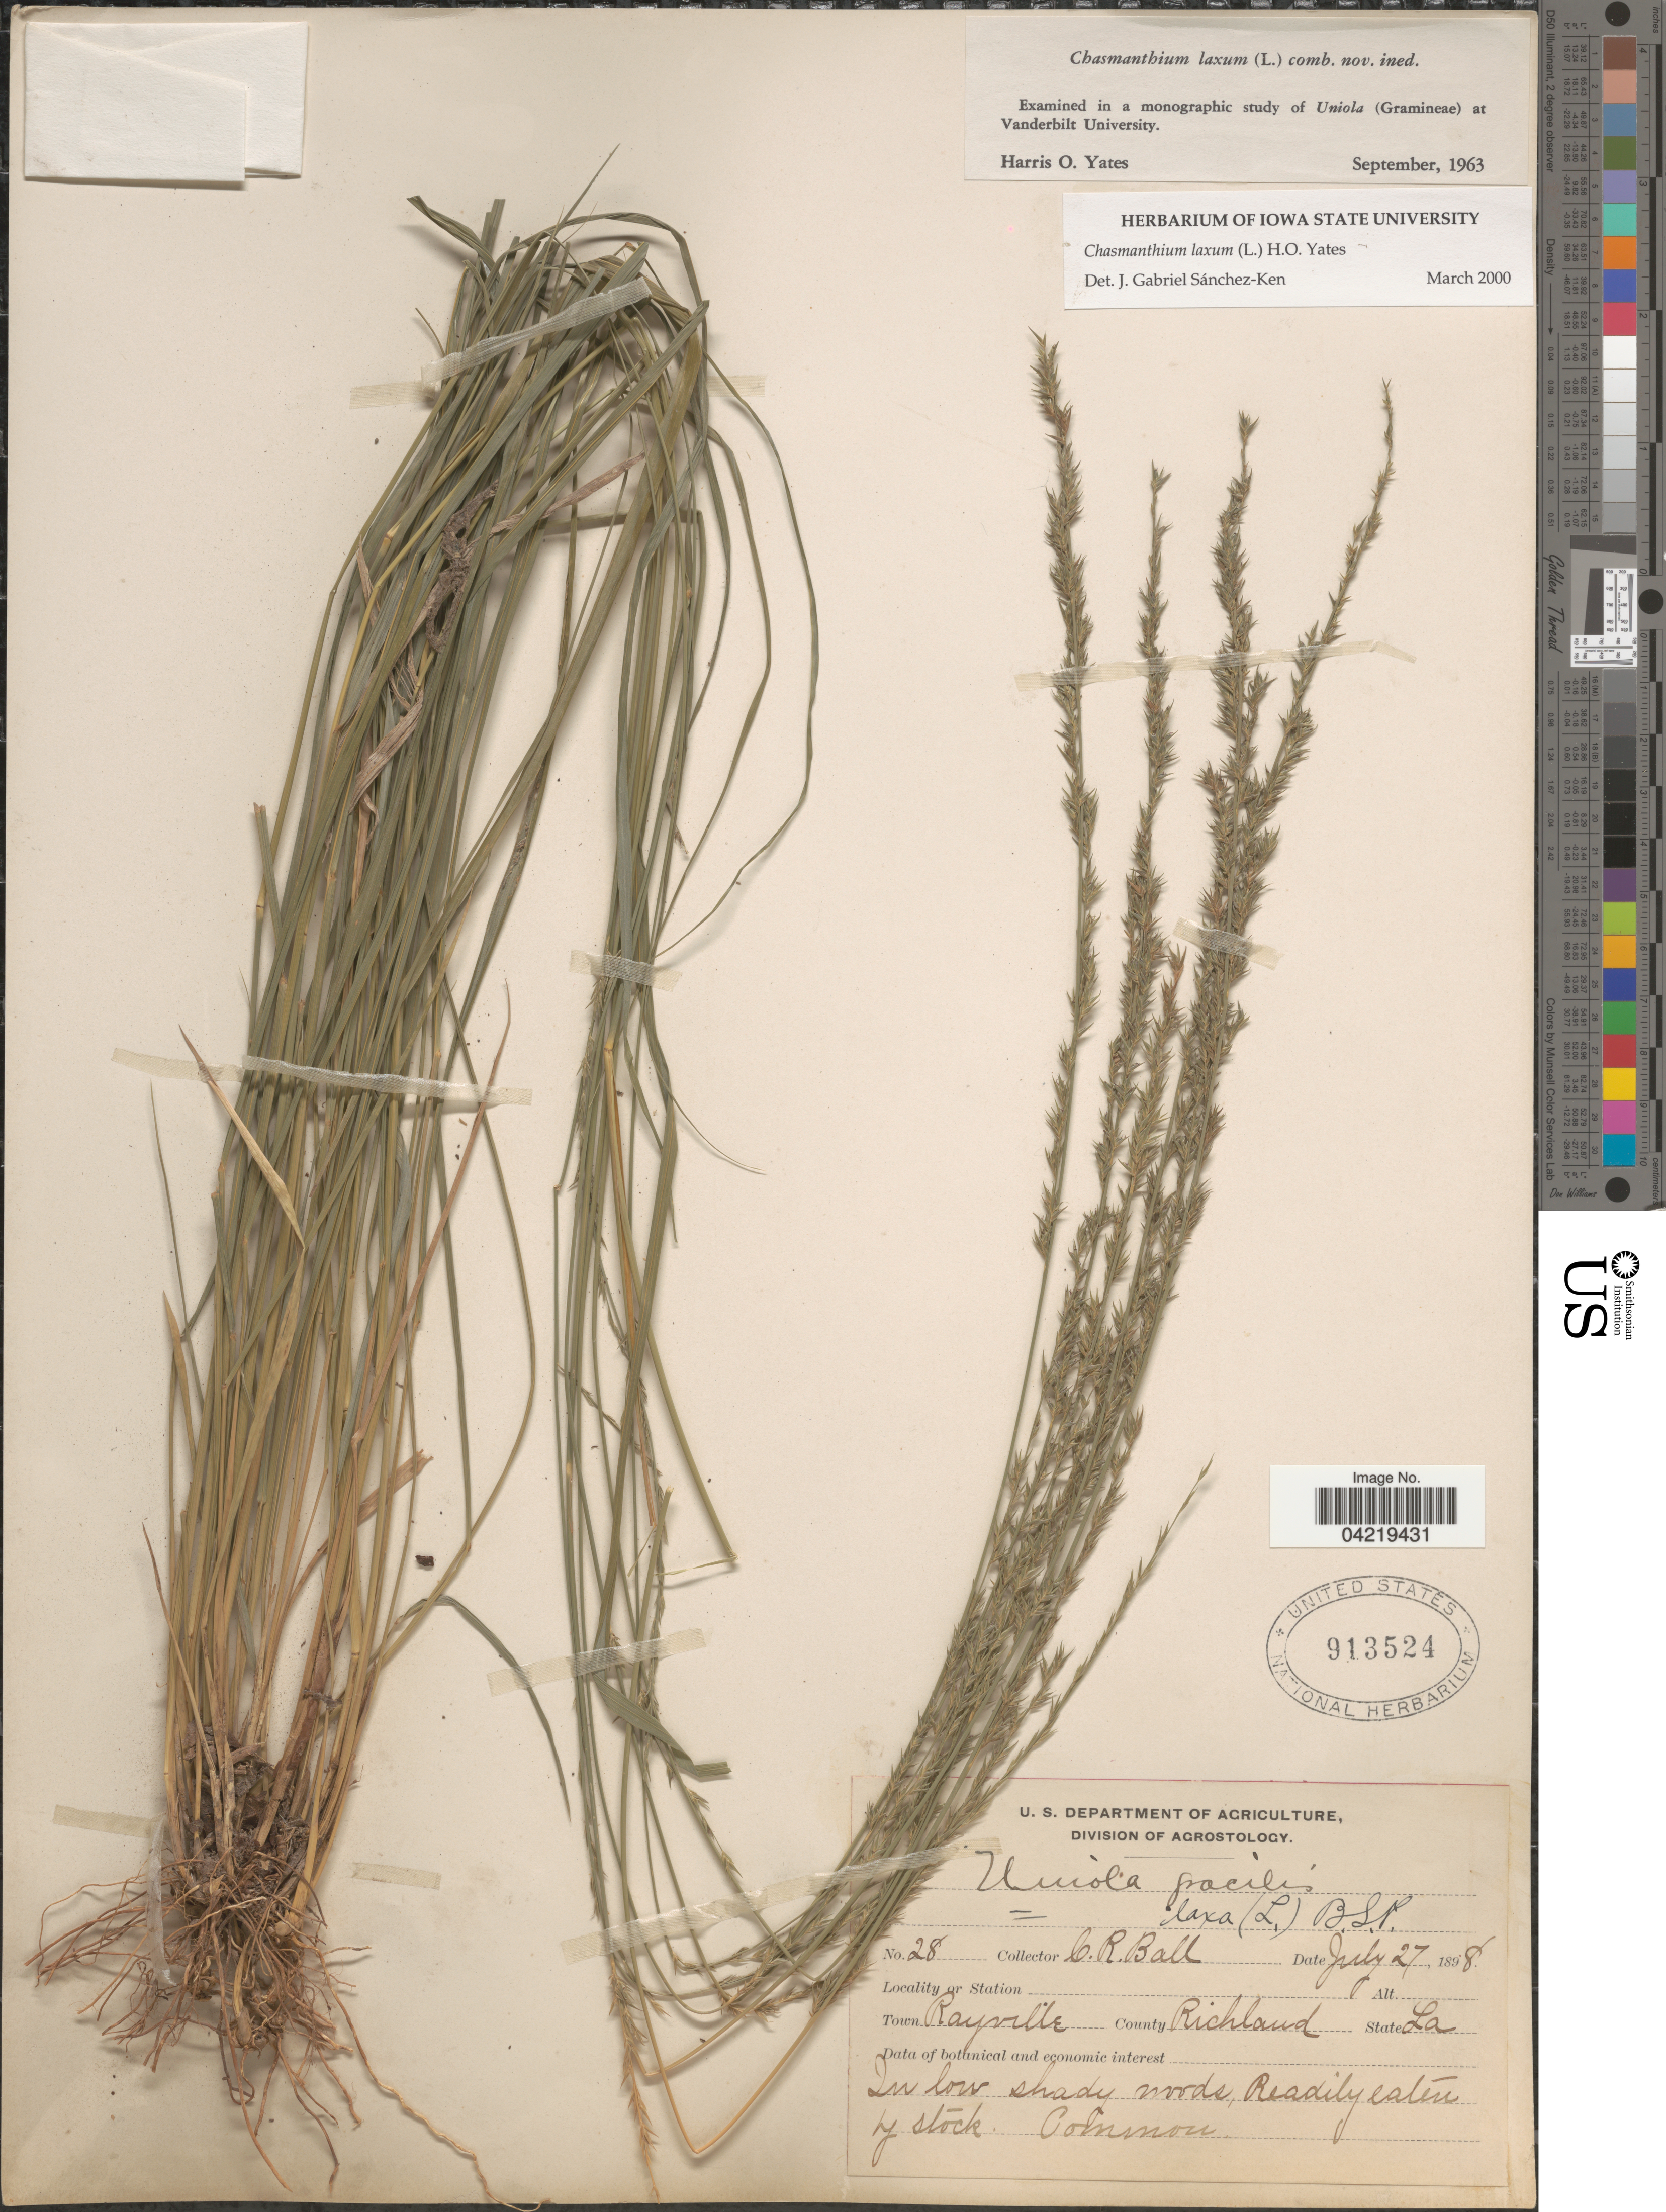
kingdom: Plantae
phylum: Tracheophyta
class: Liliopsida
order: Poales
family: Poaceae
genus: Chasmanthium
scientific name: Chasmanthium laxum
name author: (L.) H.O. Yates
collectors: C. R. Ball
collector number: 28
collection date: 1898-07-27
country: United States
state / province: Louisiana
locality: Town Rayville. County Richland.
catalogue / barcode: US 913524